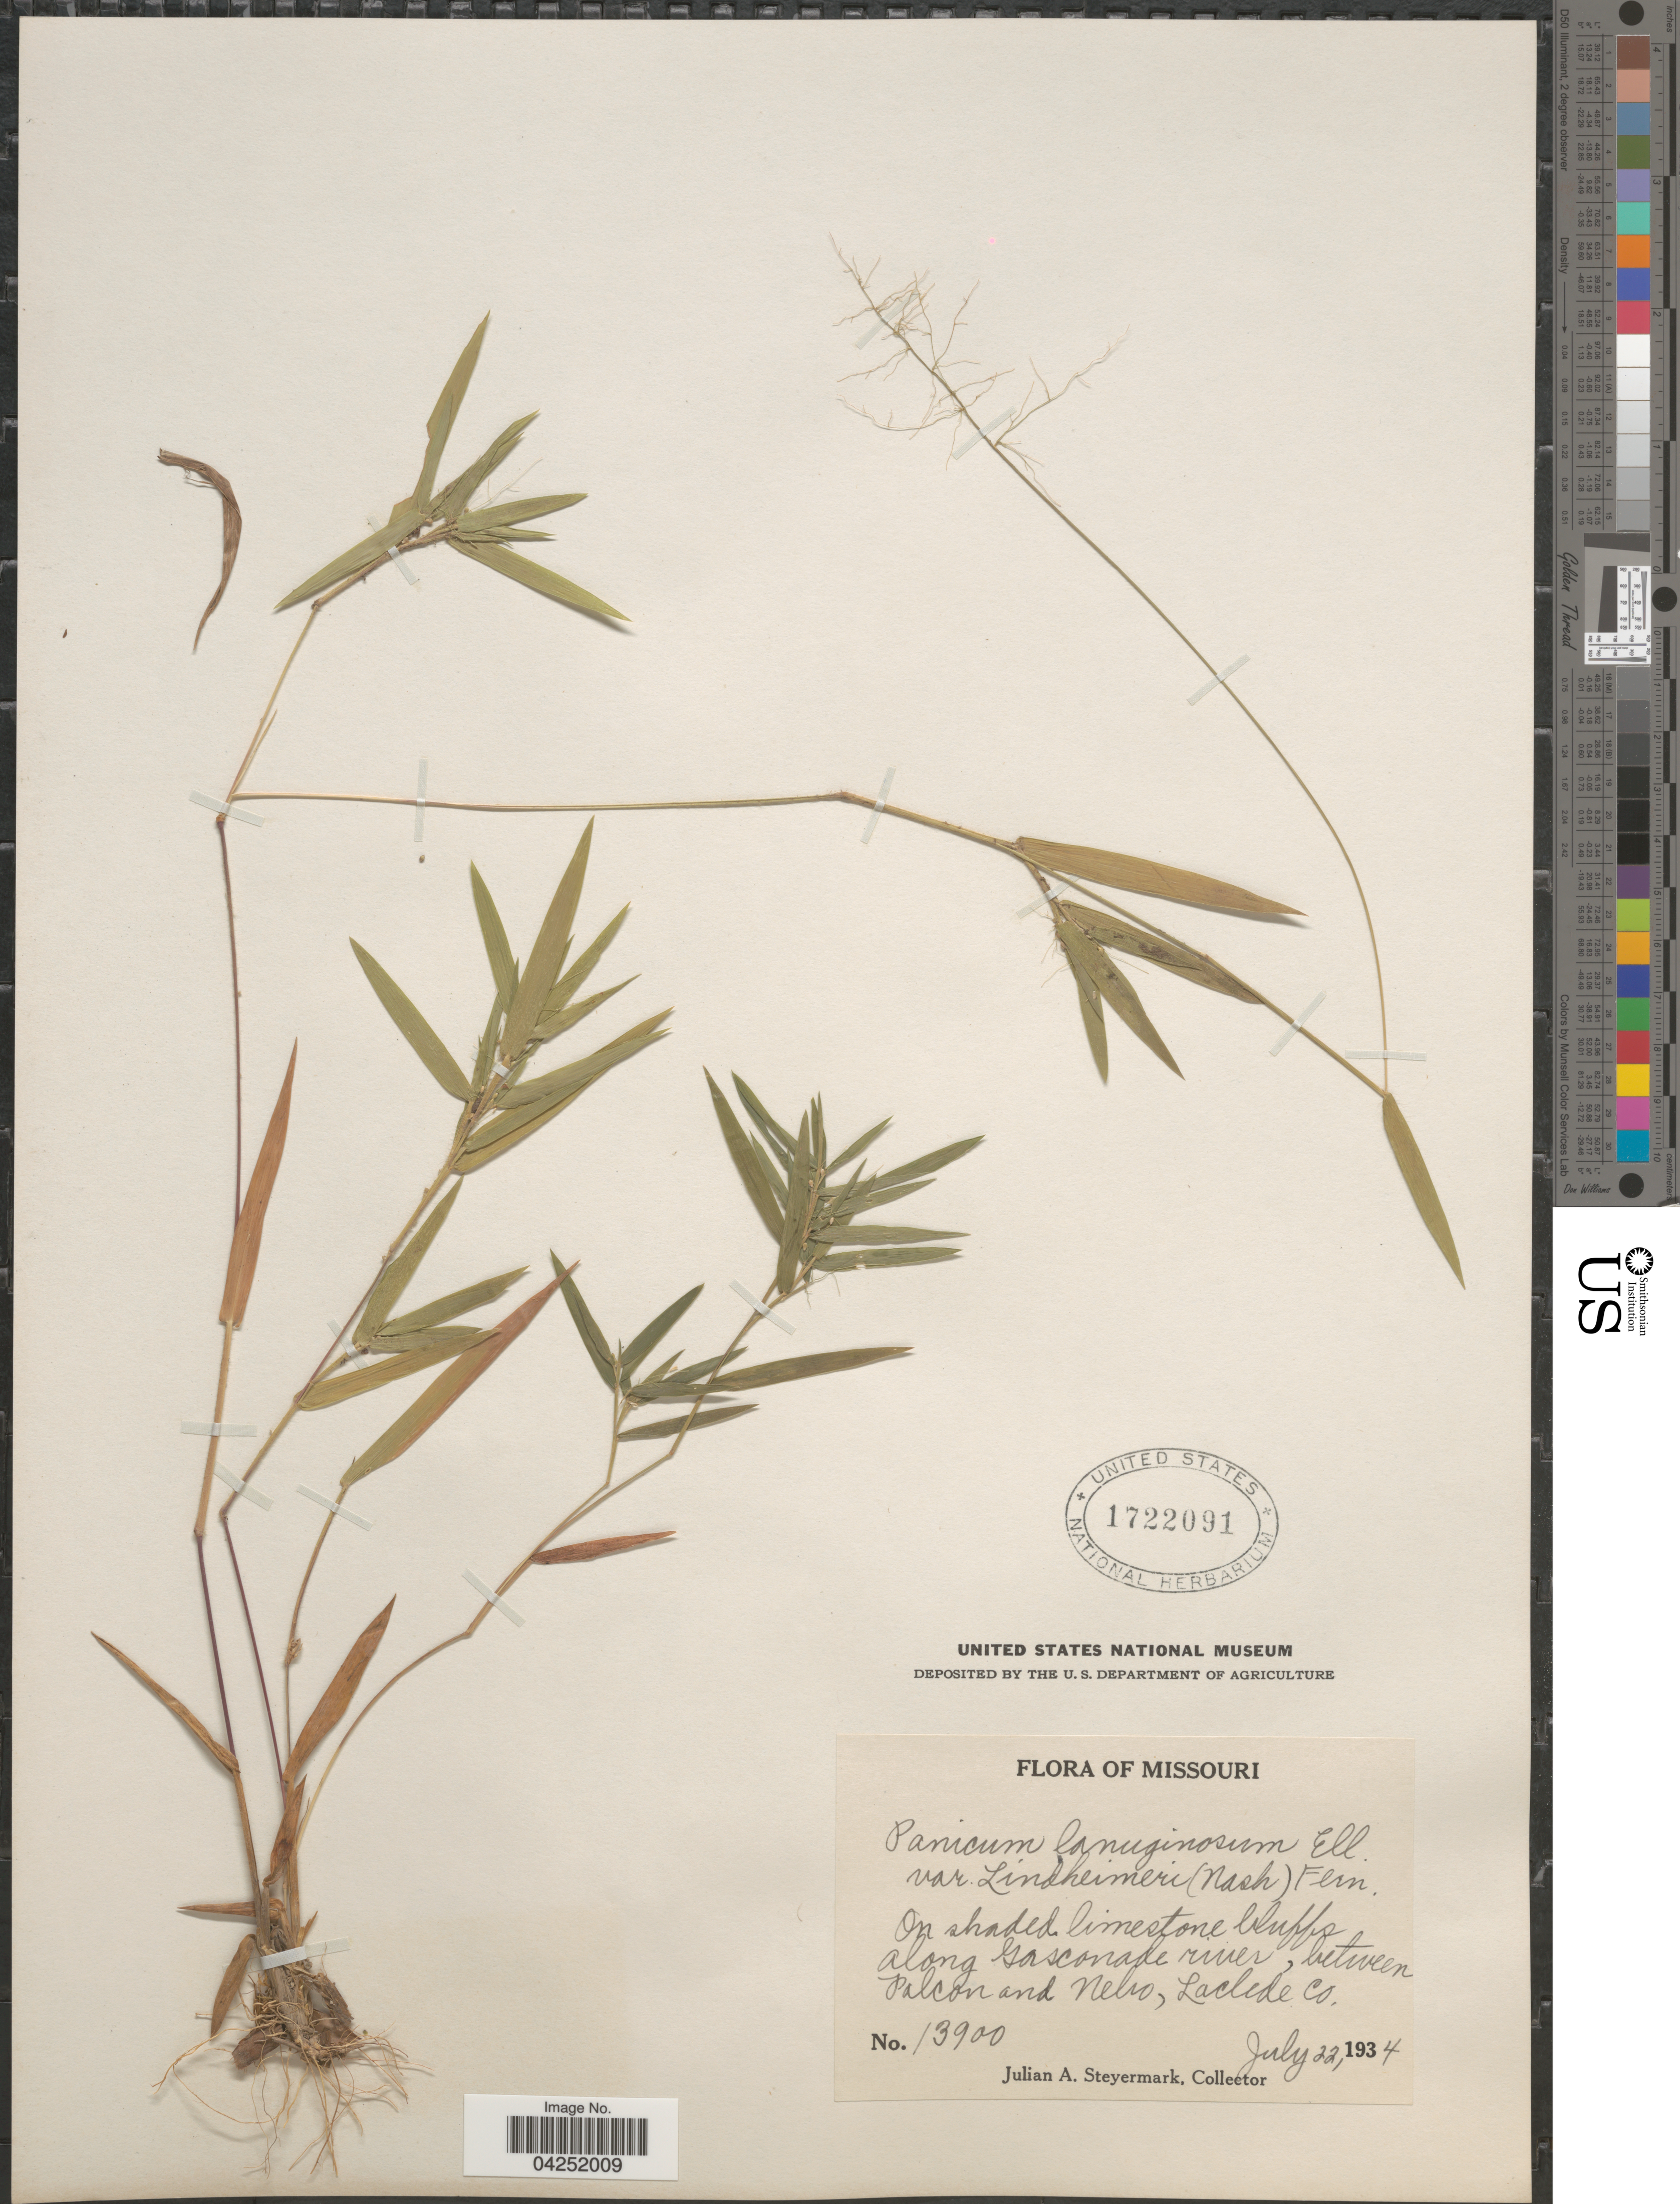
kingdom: Plantae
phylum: Tracheophyta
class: Liliopsida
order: Poales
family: Poaceae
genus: Dichanthelium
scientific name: Dichanthelium acuminatum var. lindheimeri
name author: (Nash) Gould & C.A. Clark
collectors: J. Steyermark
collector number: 13900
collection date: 1934-07-22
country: United States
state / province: Missouri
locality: On shaded limestone bluffs along Gasconade river, between Palcon and Nelso, Laclede Co.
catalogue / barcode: US 1722091